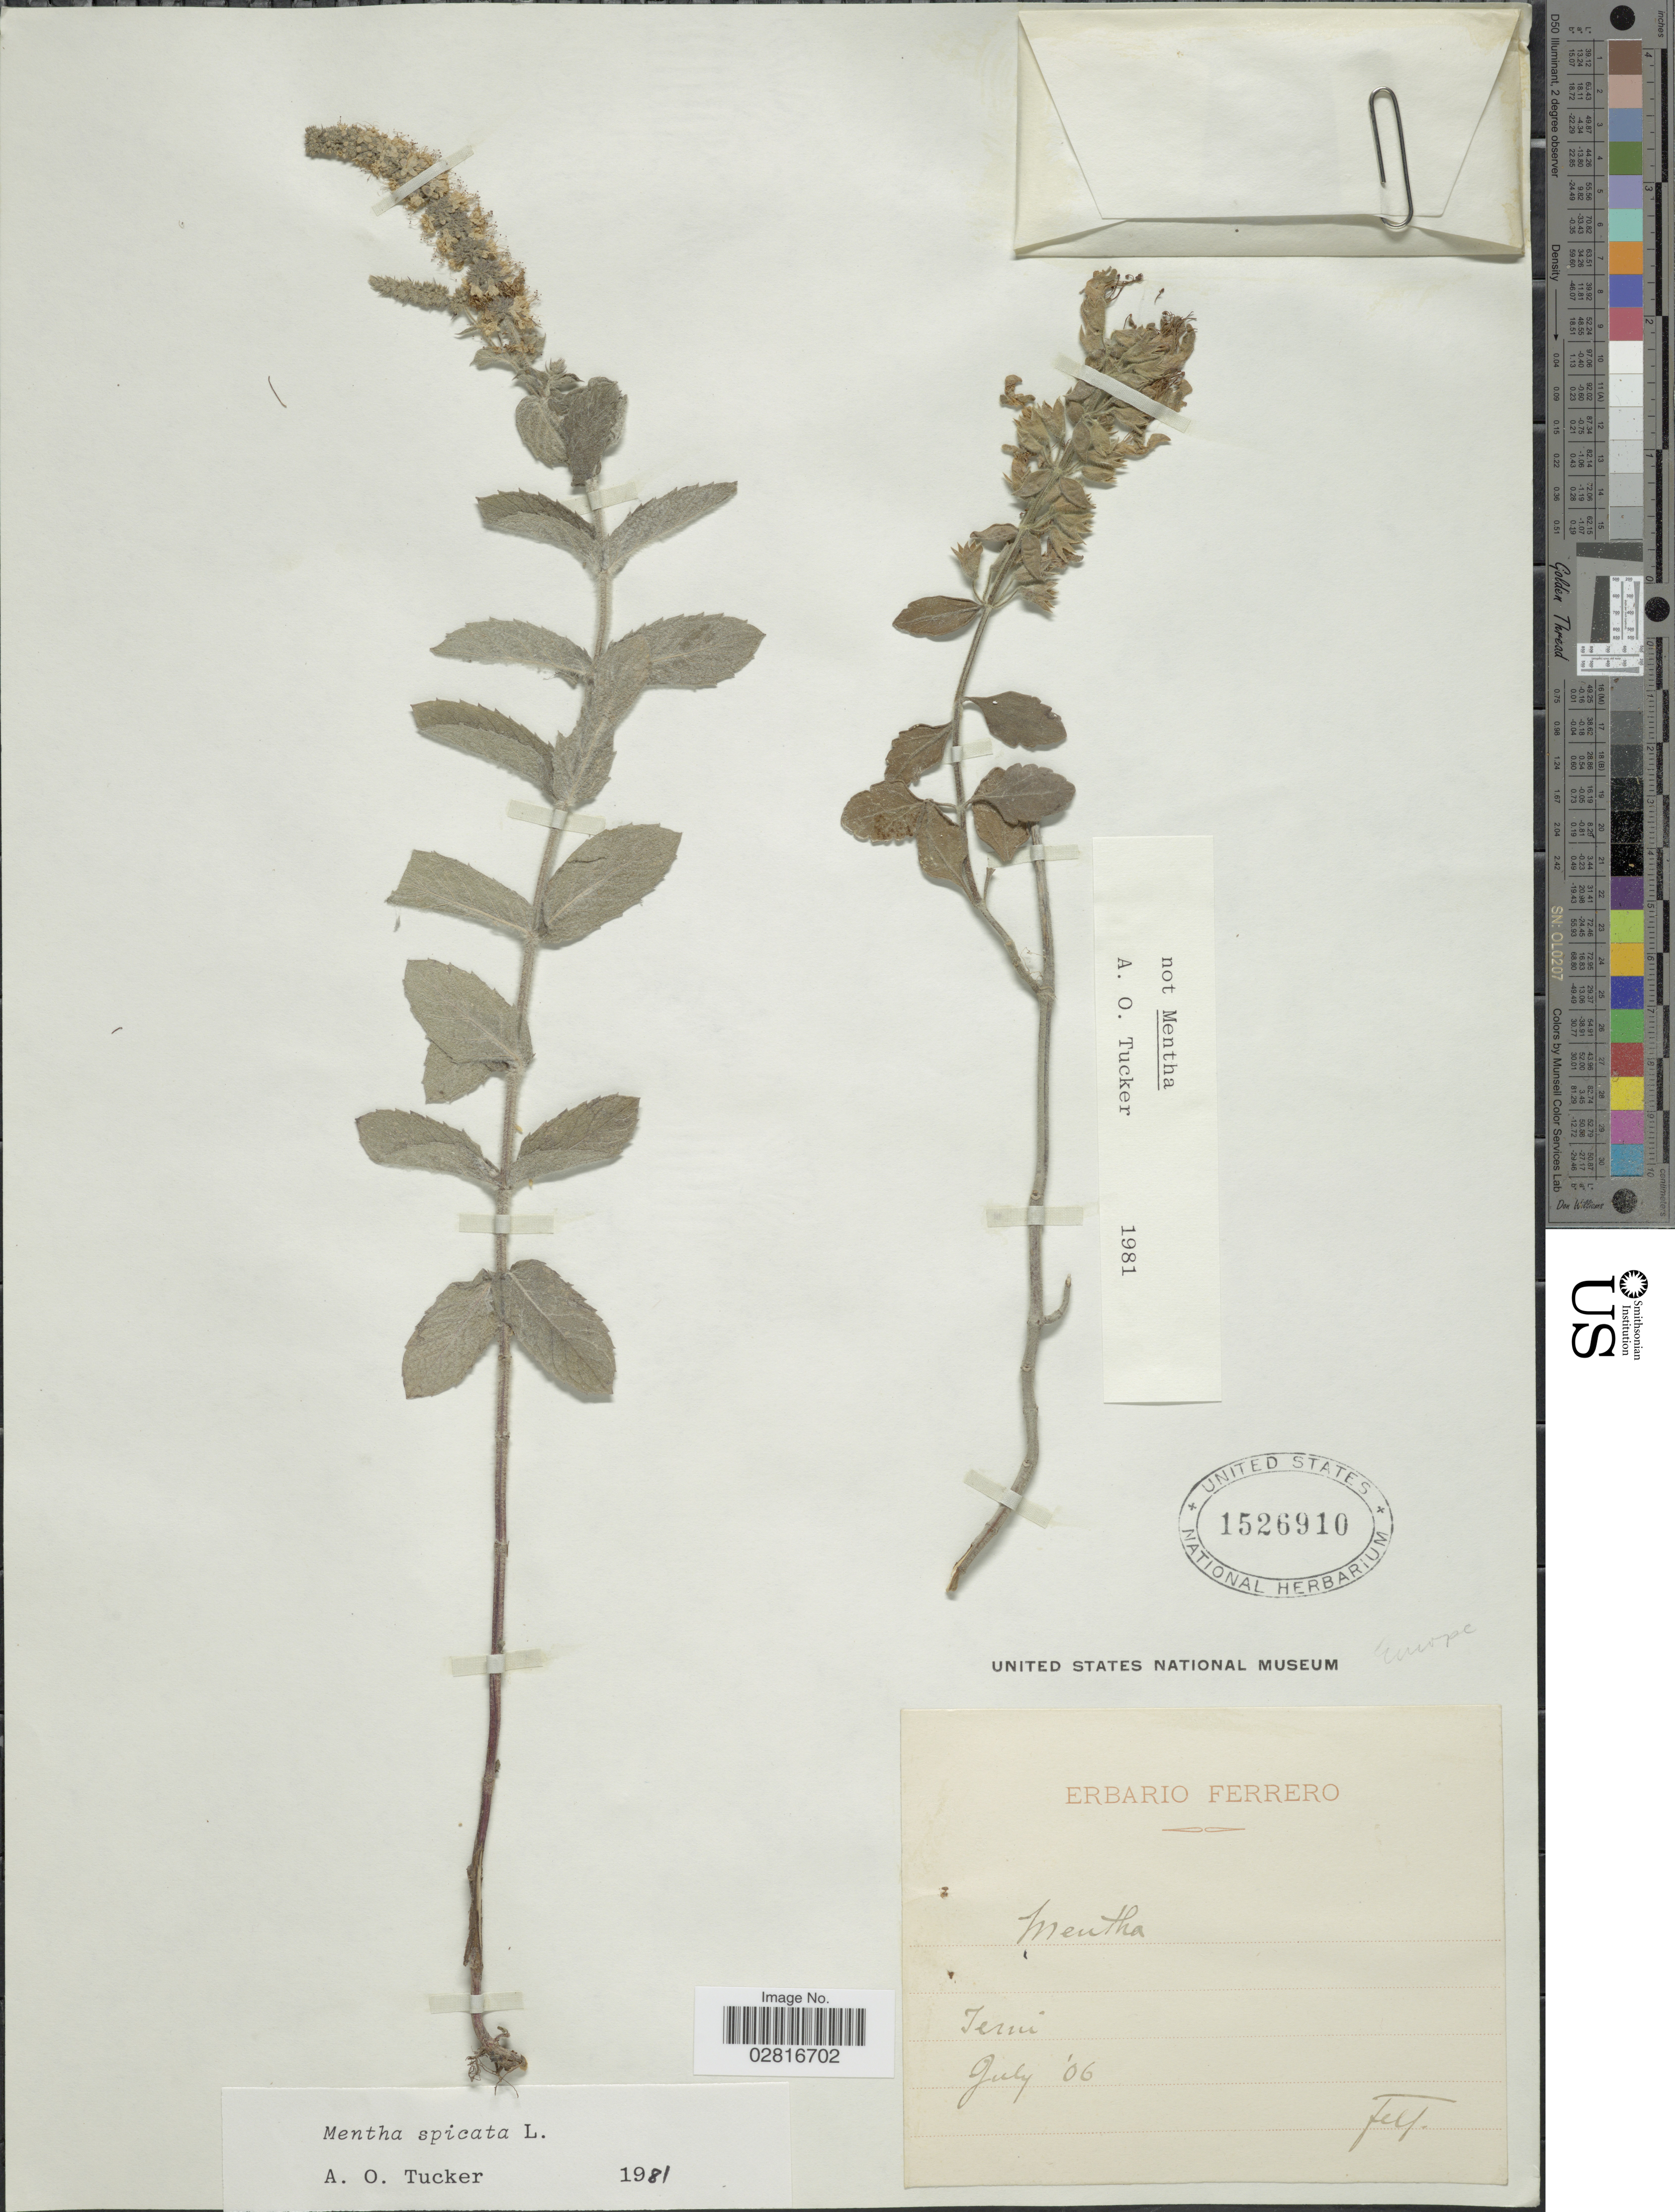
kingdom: Plantae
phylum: Tracheophyta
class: Magnoliopsida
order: Lamiales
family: Lamiaceae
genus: Mentha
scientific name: Mentha spicata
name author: L.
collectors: F. Ferrero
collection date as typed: Transcribed d/m/y: /7/6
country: Italy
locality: Europe. Terni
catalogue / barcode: US 1526910